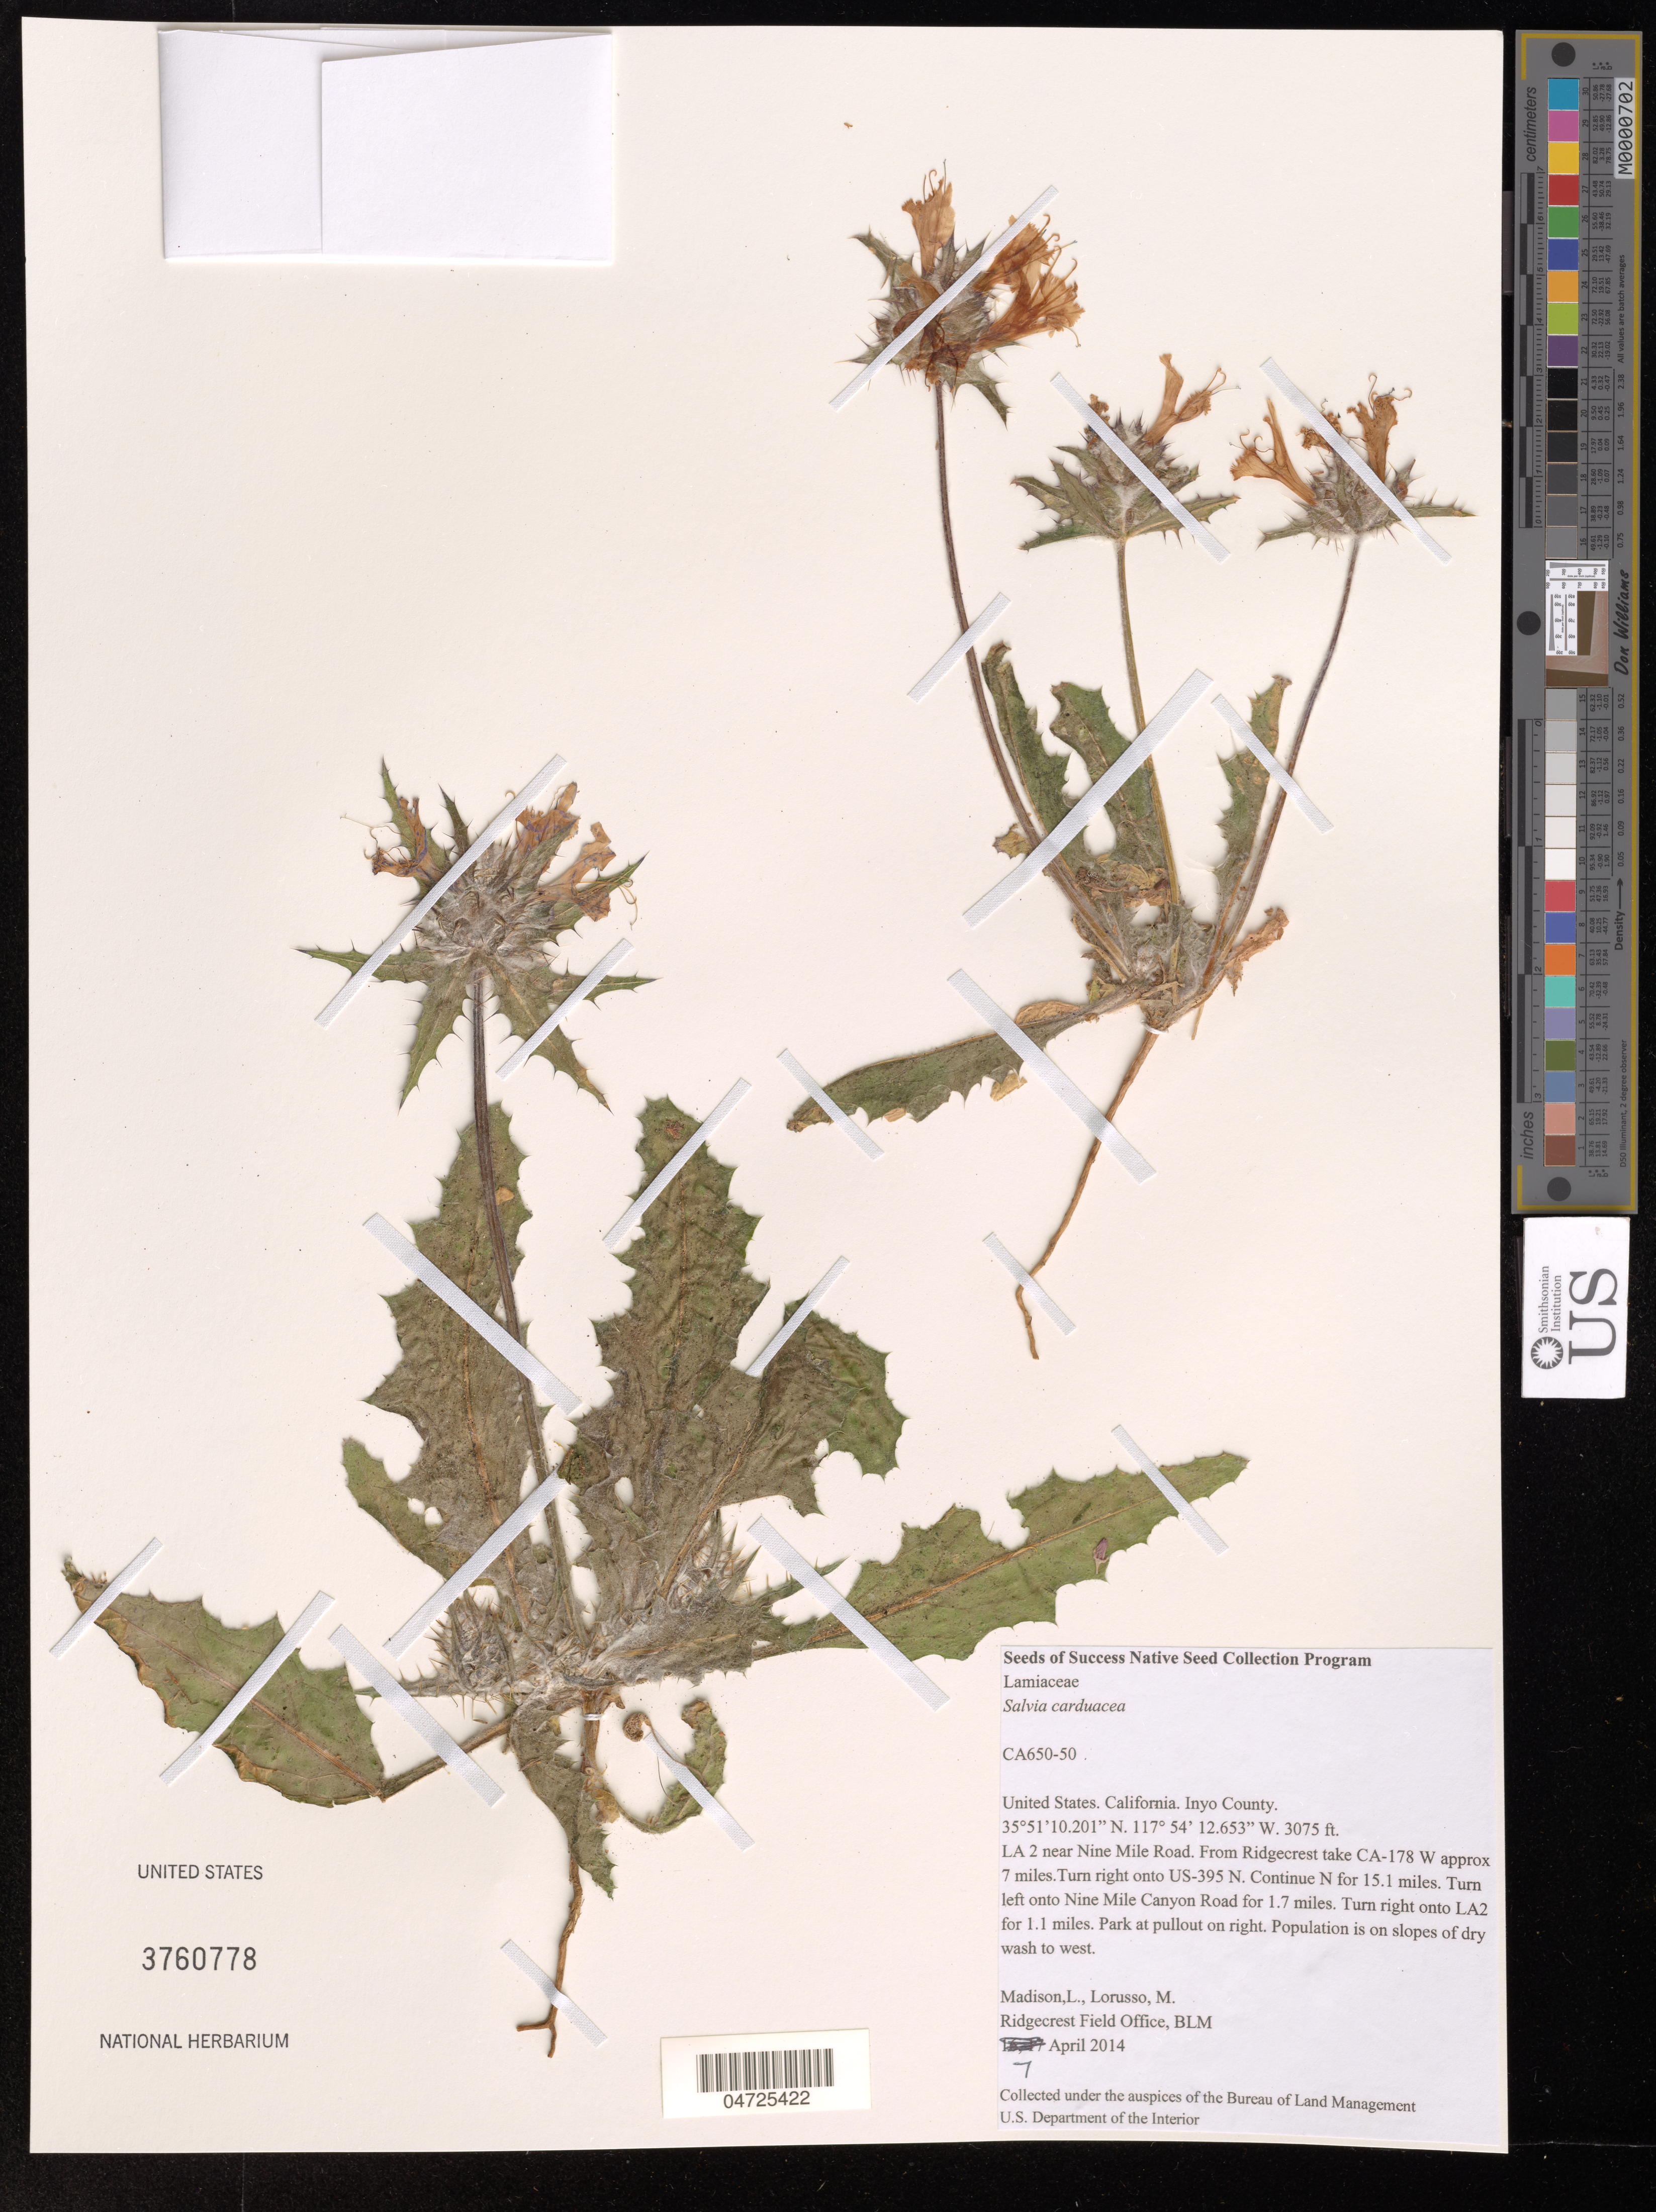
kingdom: Plantae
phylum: Tracheophyta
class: Magnoliopsida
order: Lamiales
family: Lamiaceae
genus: Salvia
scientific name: Salvia carduacea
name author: Benth.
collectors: L. Madison & M. Lorusso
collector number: CA650-50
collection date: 2014-04-07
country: United States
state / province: California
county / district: Inyo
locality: Inyo County. LA 2 near Nine Mile Road. From Ridgecrest take CA-178 W approx 7 miles. Turn right onto US-395 N. Continue N for 15.1 miles. Turn left onto Nine Mile Canyon Road for 1.7 miles. Turn right onto LA2 for 1.1 miles. Park at pullout on right. Population is on slopes of dry wash to west.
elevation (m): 937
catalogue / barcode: US 3760778